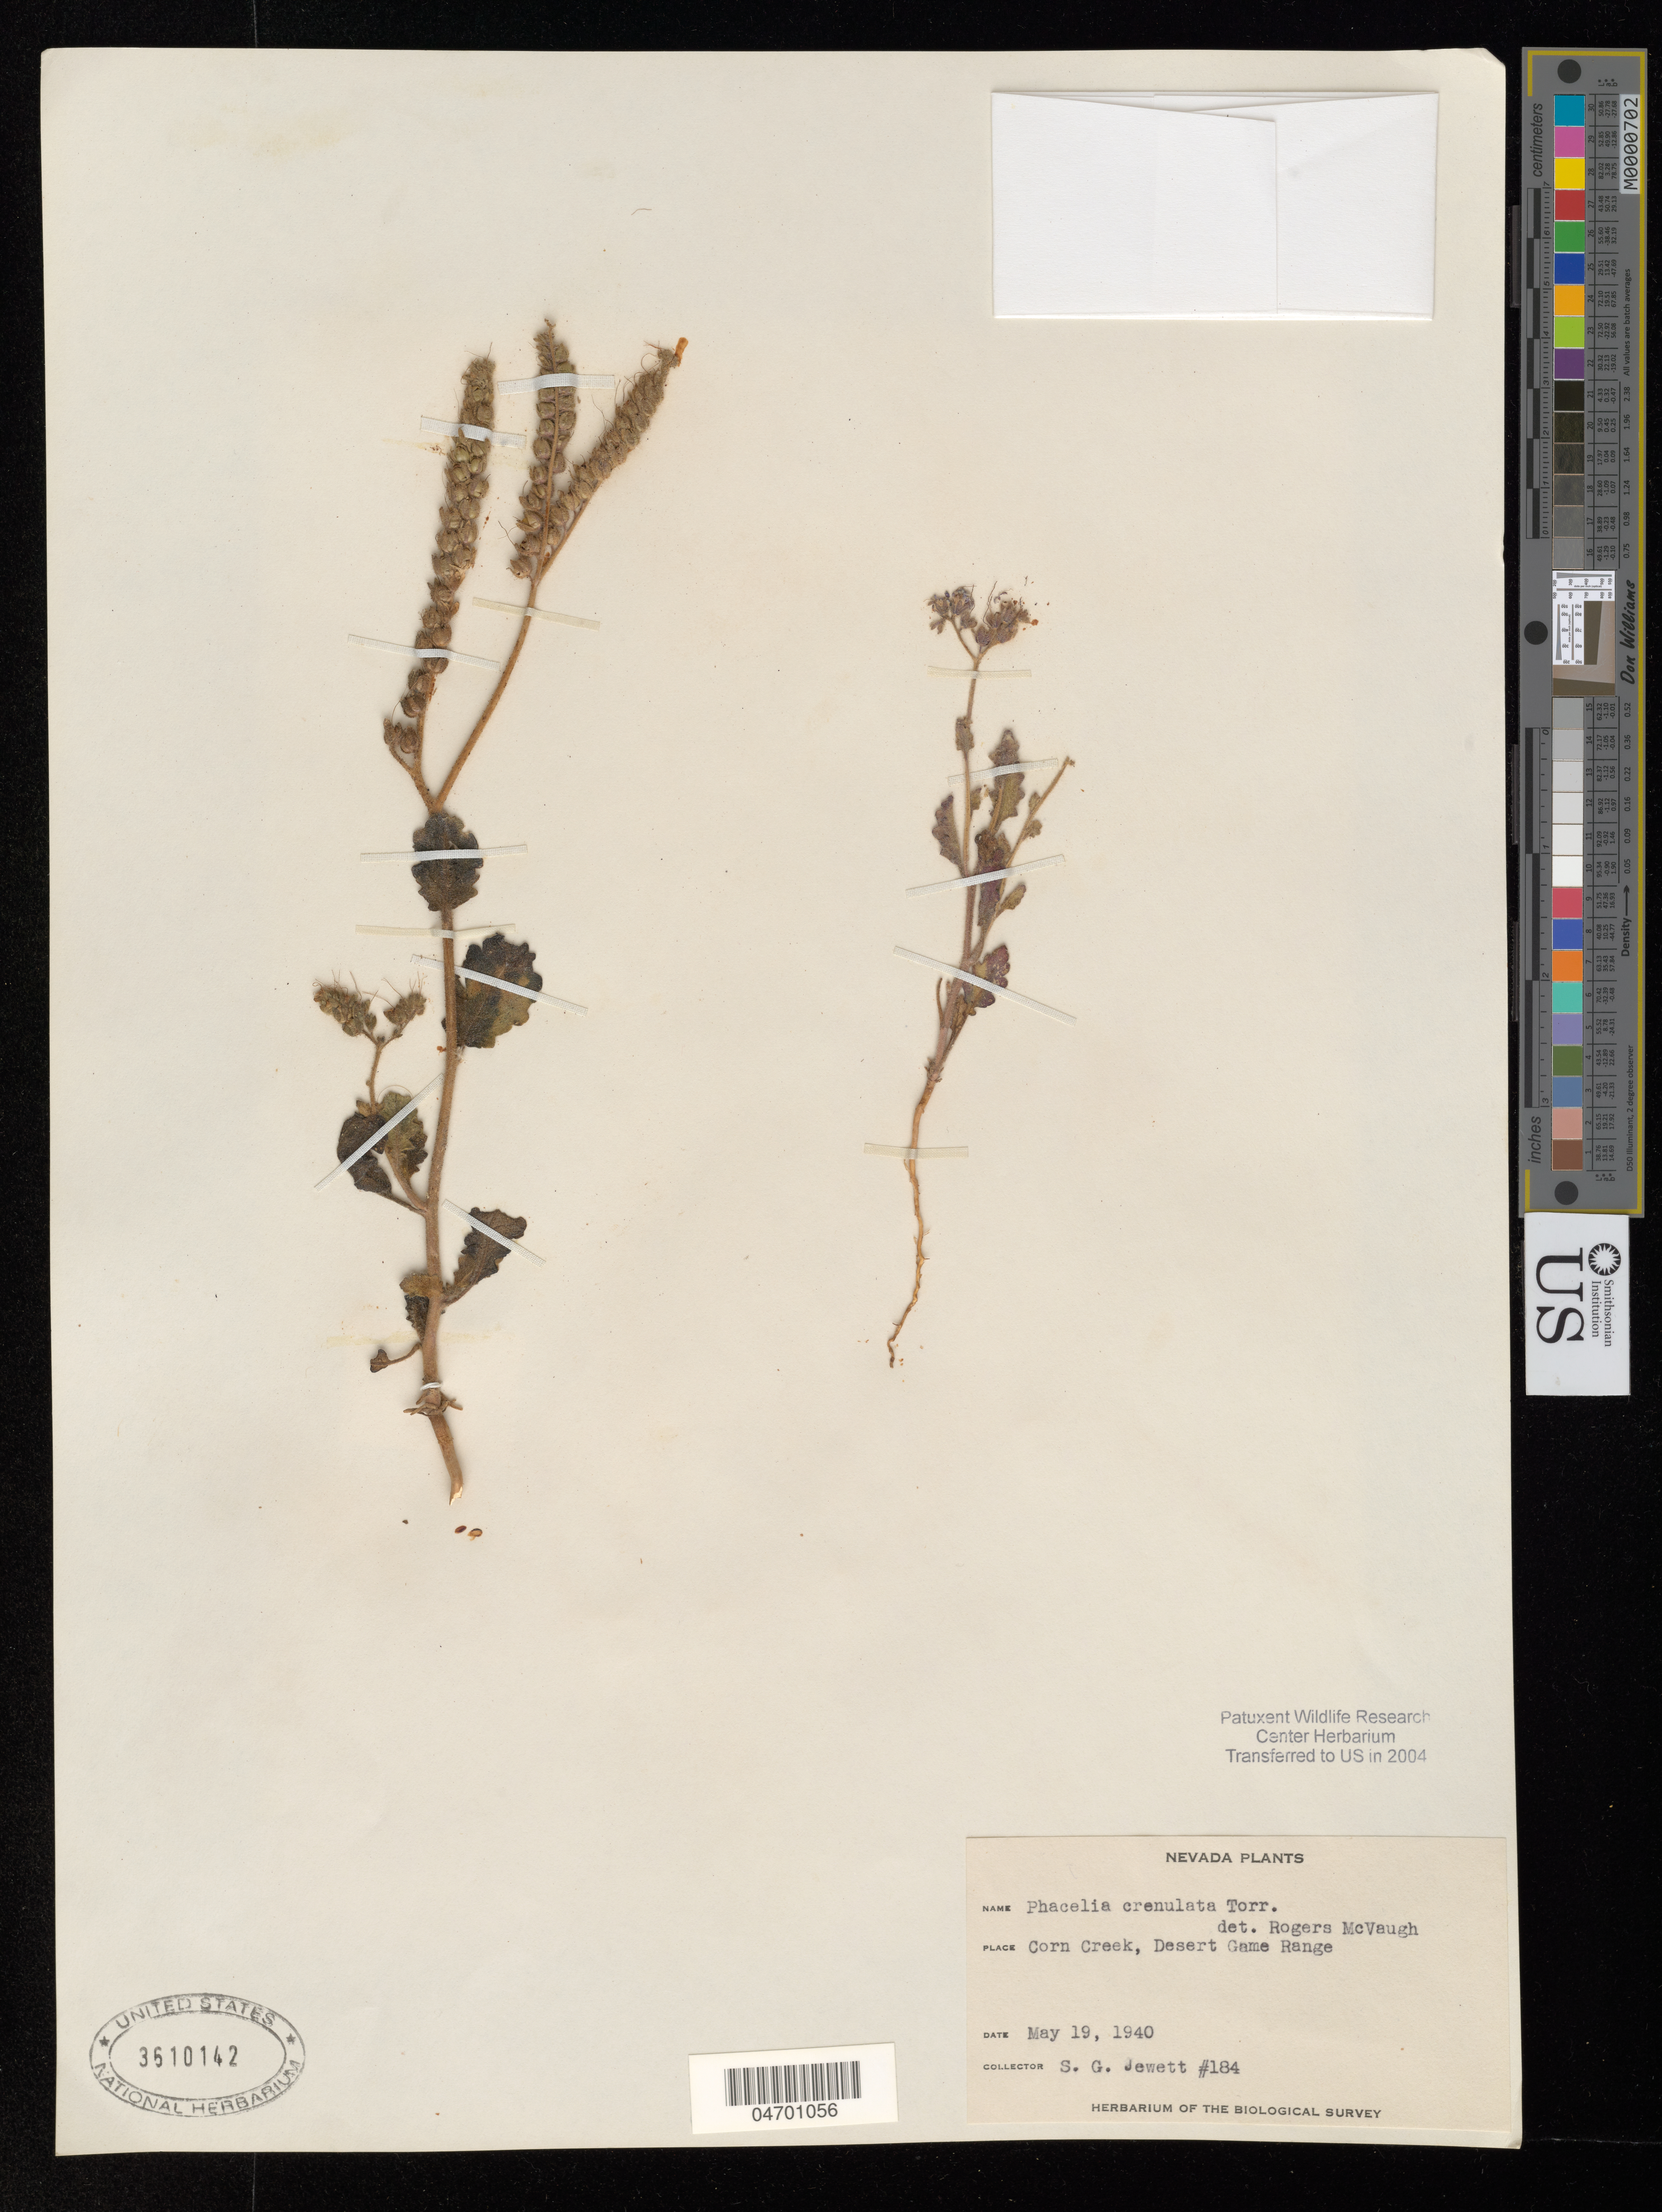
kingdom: Plantae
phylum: Tracheophyta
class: Magnoliopsida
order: Boraginales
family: Hydrophyllaceae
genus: Phacelia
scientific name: Phacelia crenulata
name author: Torr. ex S. Watson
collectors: S. Jewett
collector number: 184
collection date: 1940-05-19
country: United States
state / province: Nevada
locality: Corn Creek, Desert Game Range.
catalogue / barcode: US 3610142